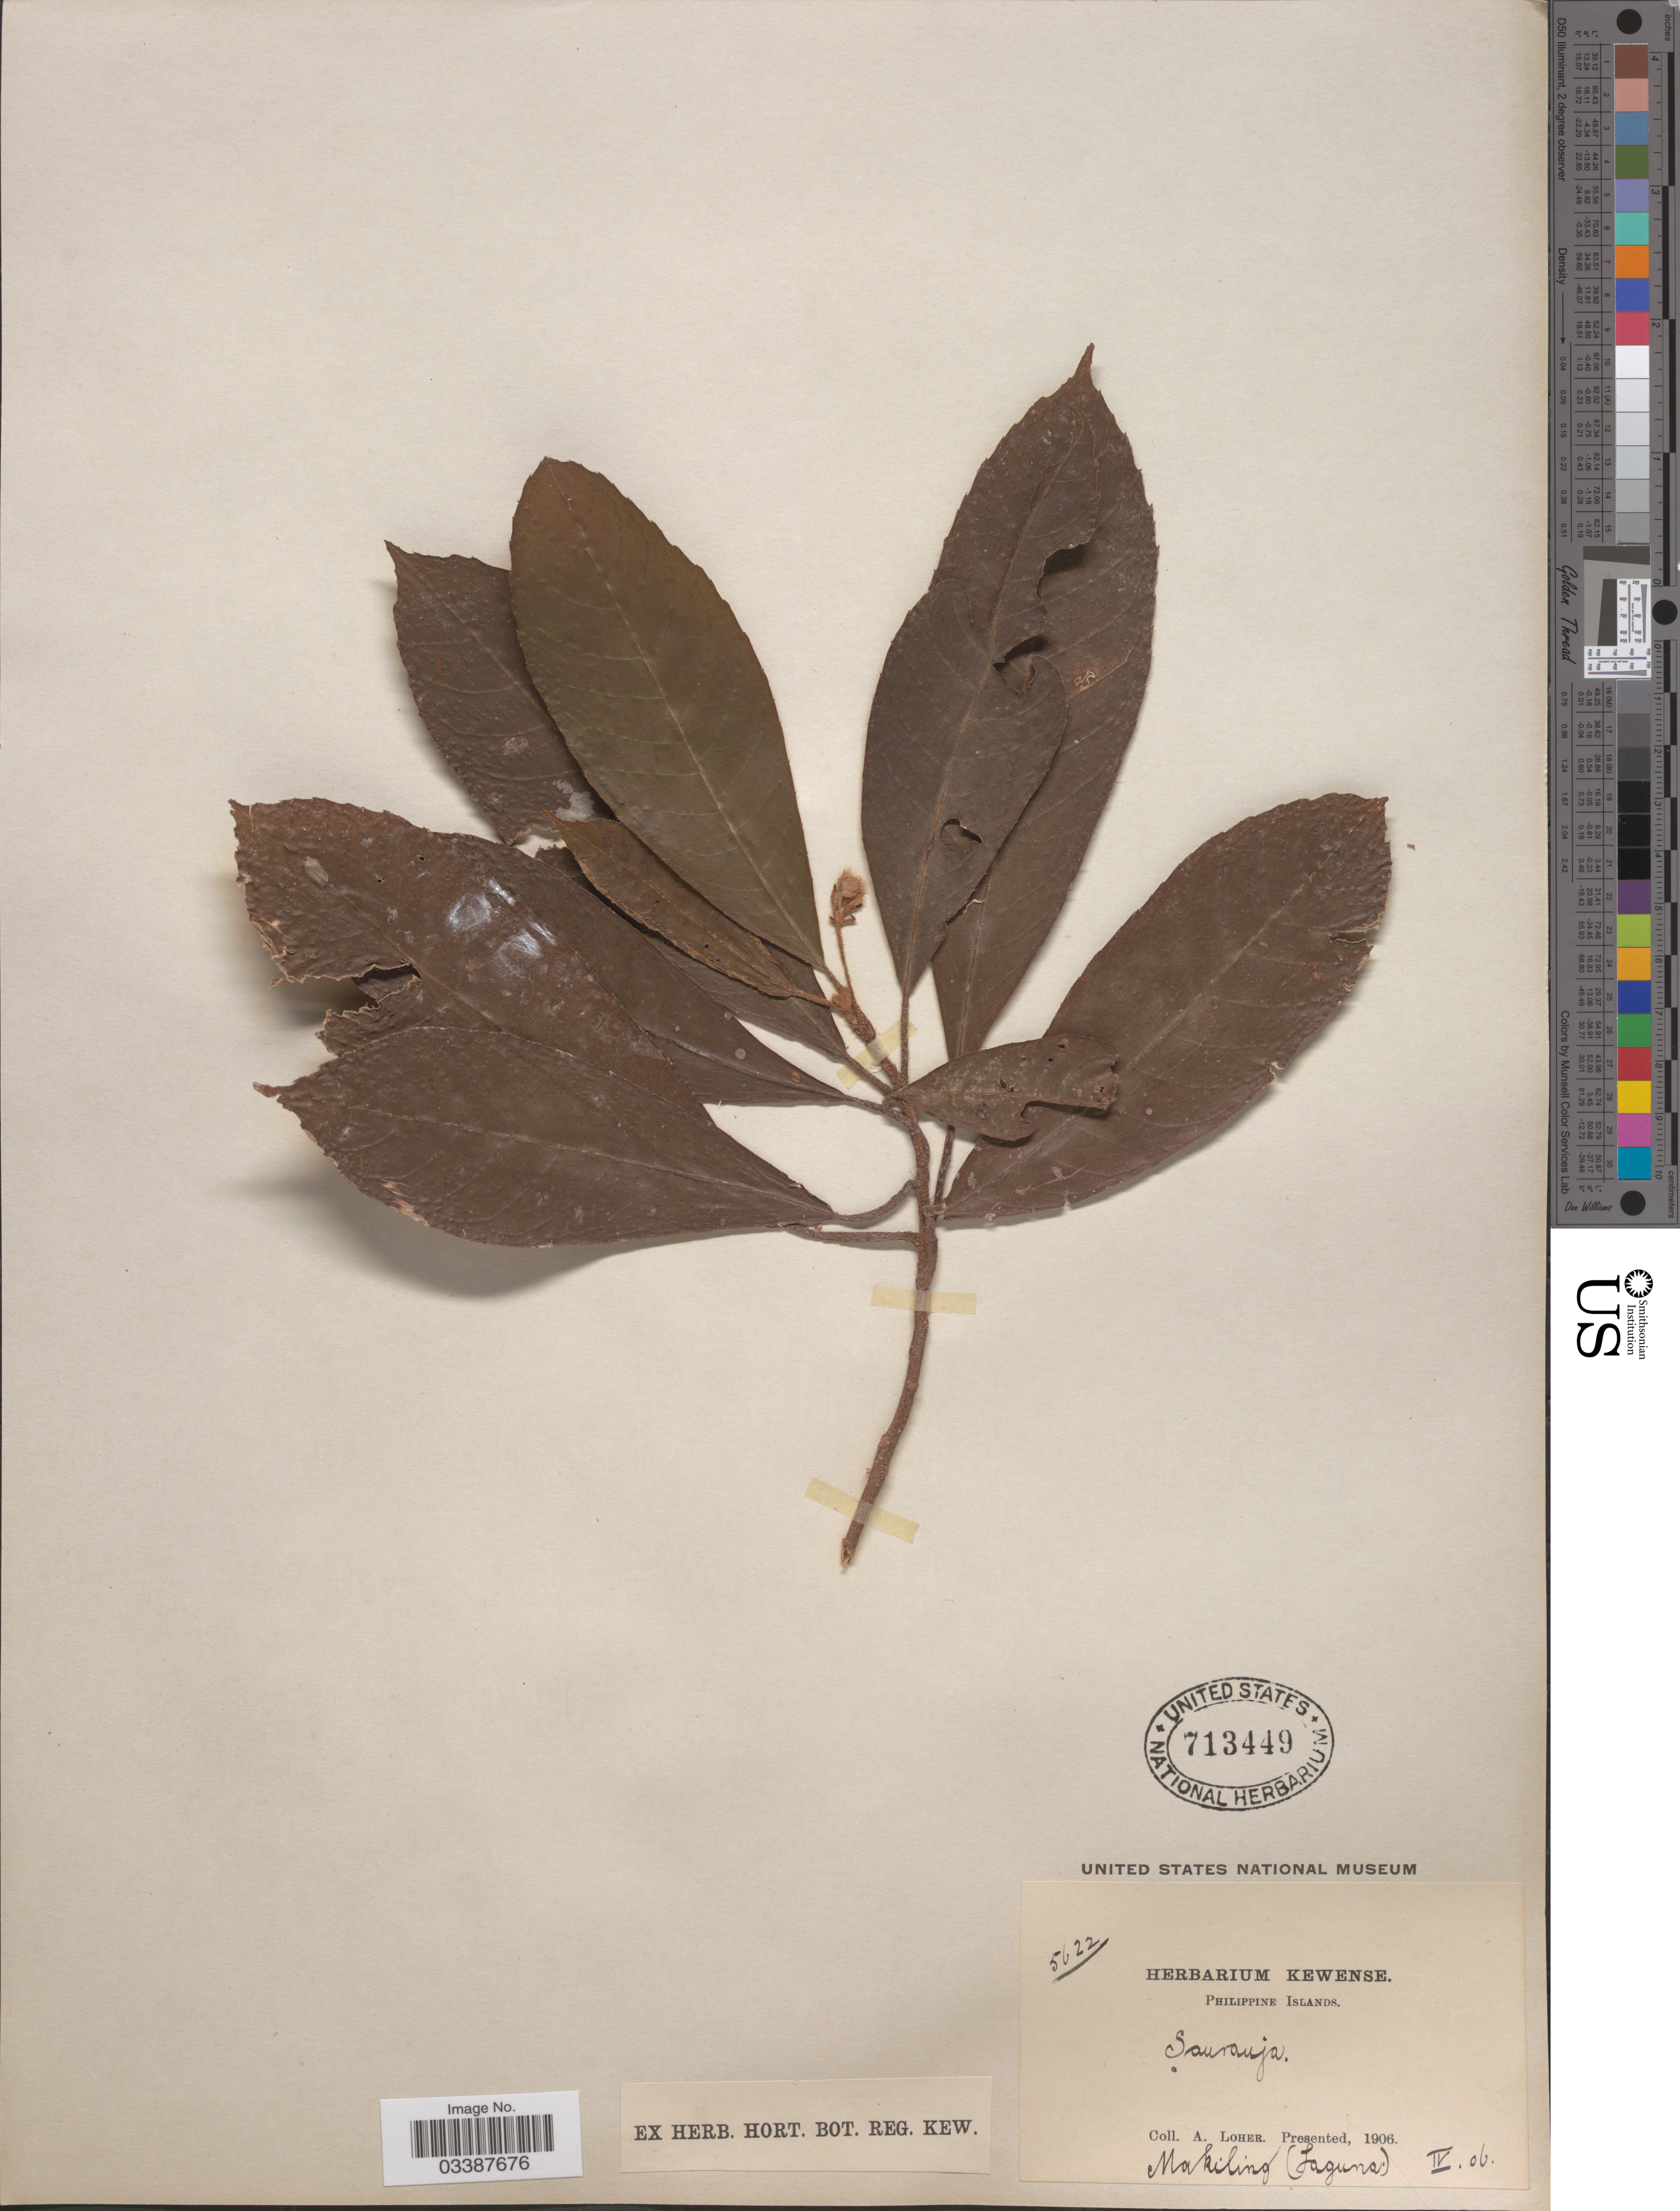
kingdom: Plantae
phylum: Tracheophyta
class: Magnoliopsida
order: Ericales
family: Actinidiaceae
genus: Saurauia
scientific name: Saurauia sp.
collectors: A. Loher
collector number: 5622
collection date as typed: Transcribed d/m/y: /4/6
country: Philippines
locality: Philippine Islands. Makiling (Laguna).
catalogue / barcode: US 713449